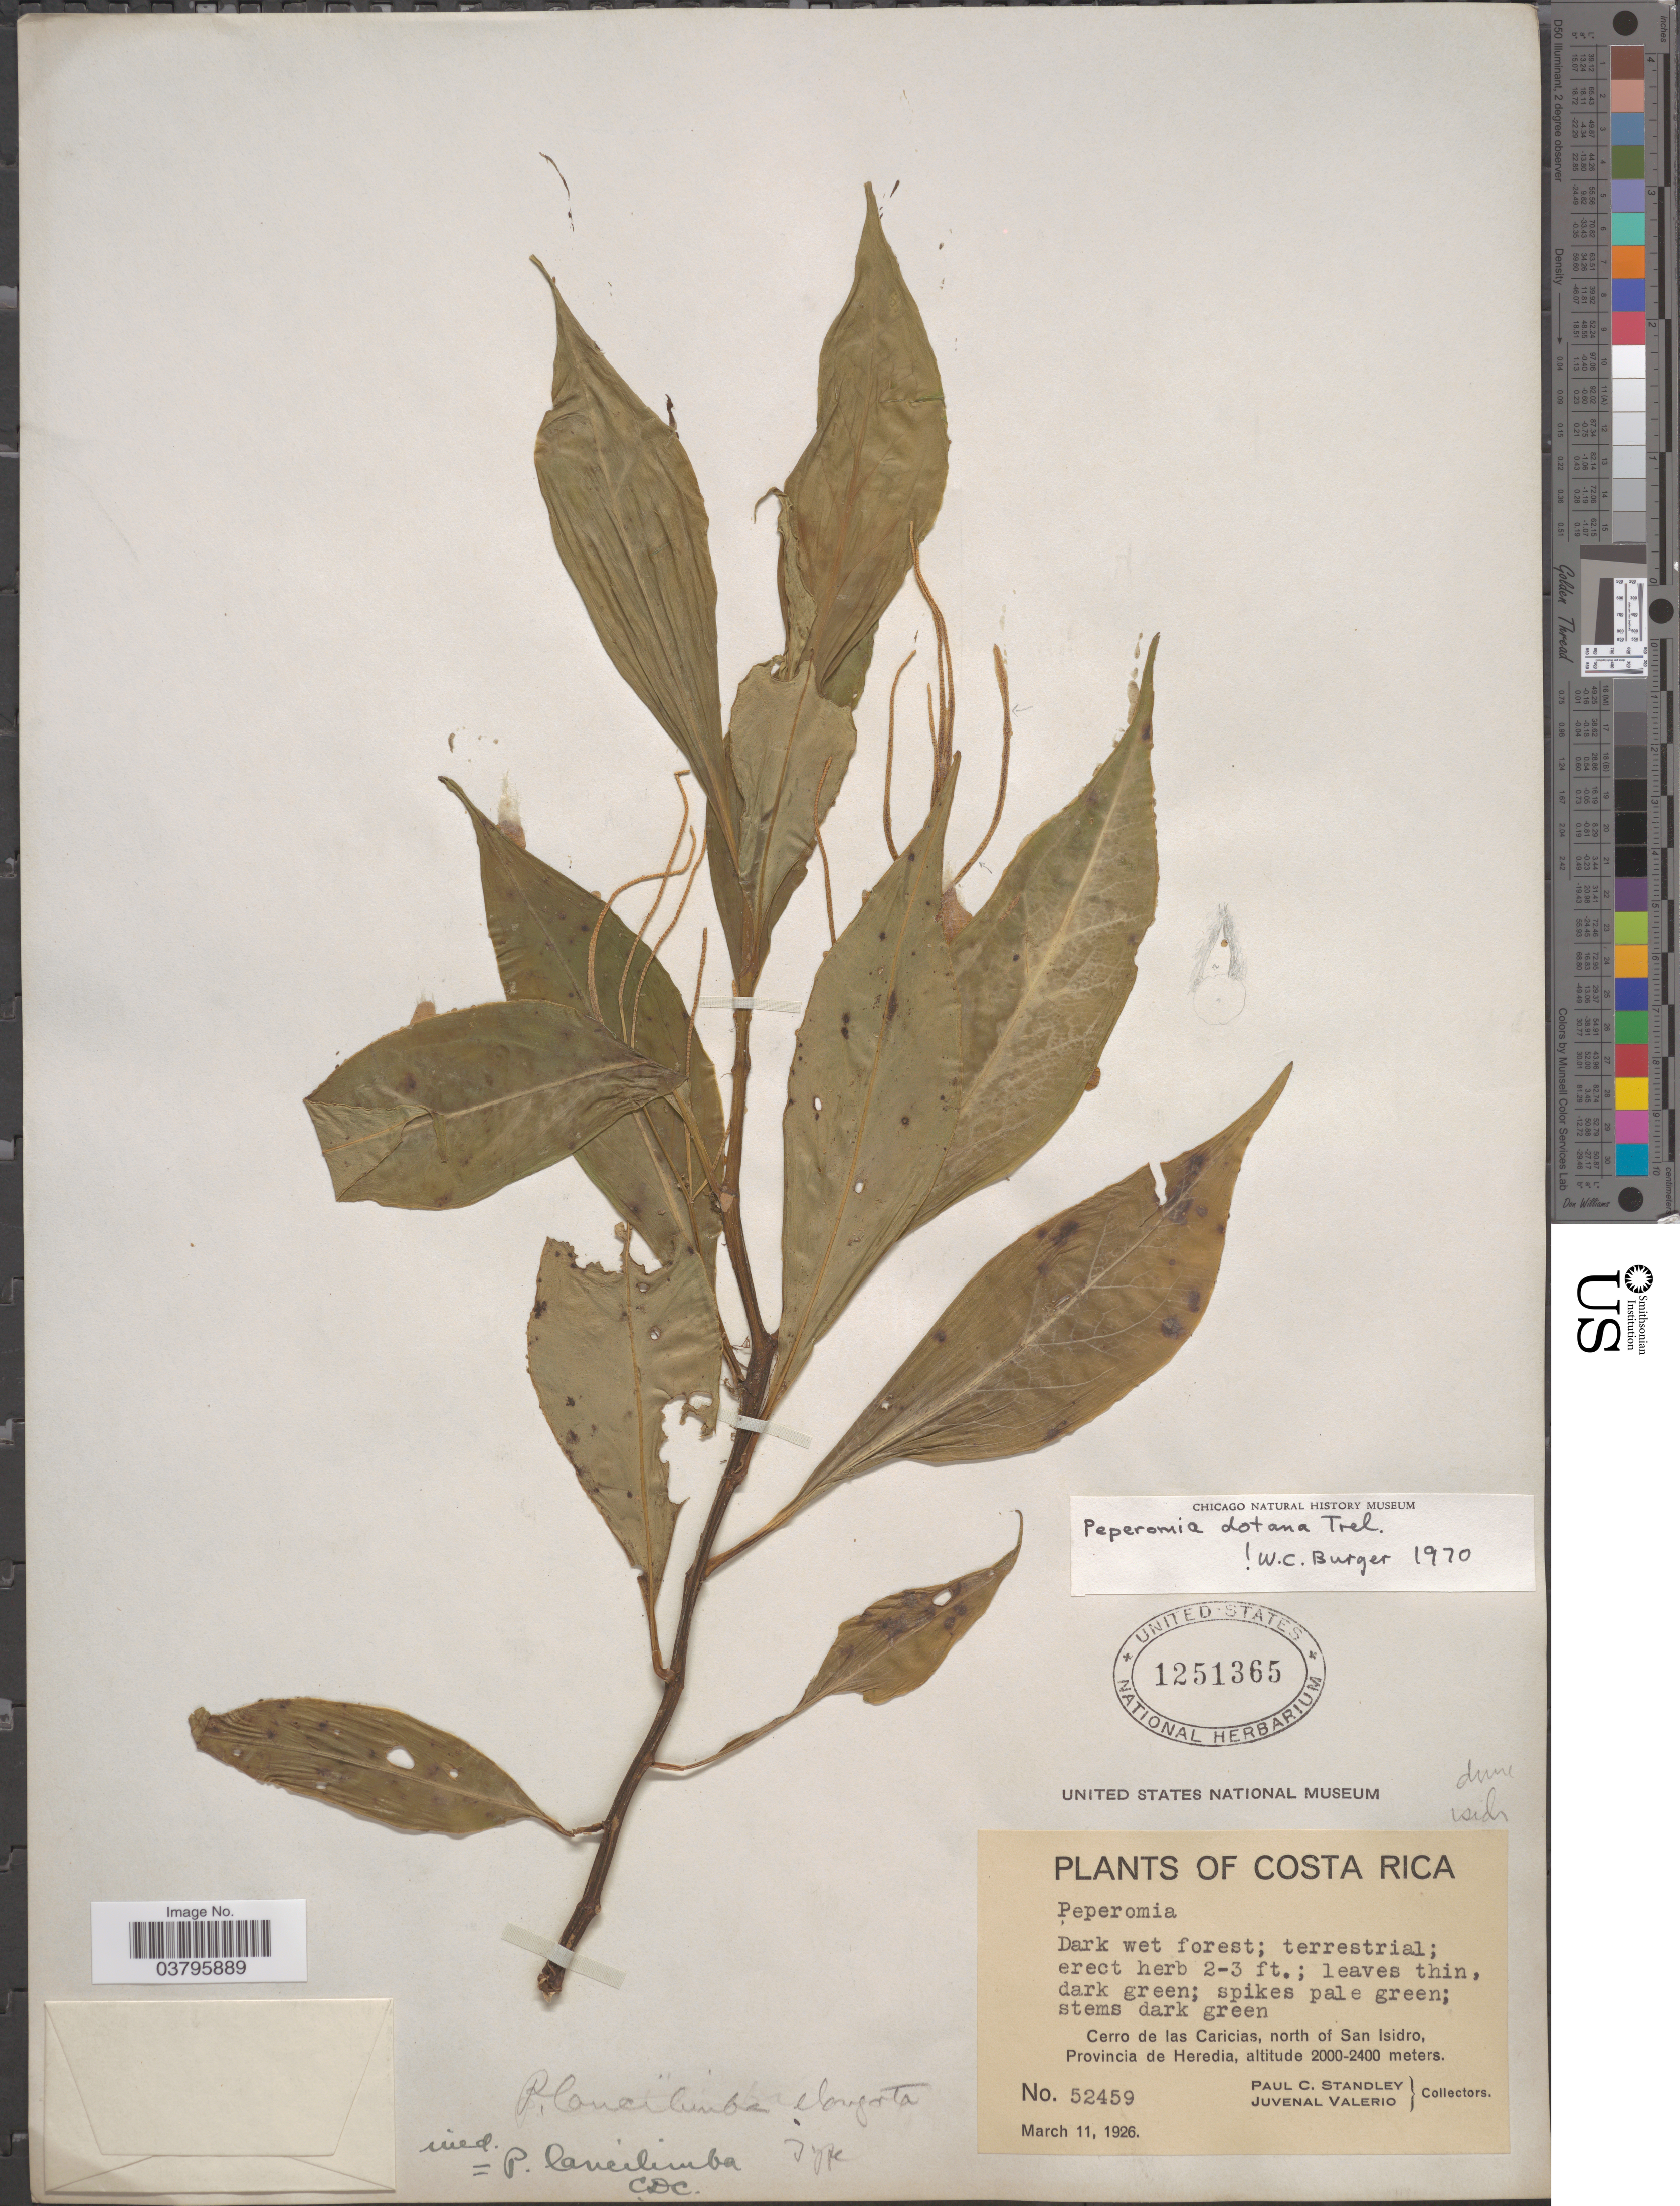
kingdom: Plantae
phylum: Tracheophyta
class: Magnoliopsida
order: Piperales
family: Piperaceae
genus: Peperomia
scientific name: Peperomia duricaulis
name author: Trel. in Woodson & Schery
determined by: Jiménez, José Estaban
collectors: P. C. Standley & J. Valerio R.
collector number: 52459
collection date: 1926-03-11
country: Costa Rica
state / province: Heredia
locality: Cerro de las Caricias, north of San Isidro.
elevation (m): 2000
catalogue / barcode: US 1251365